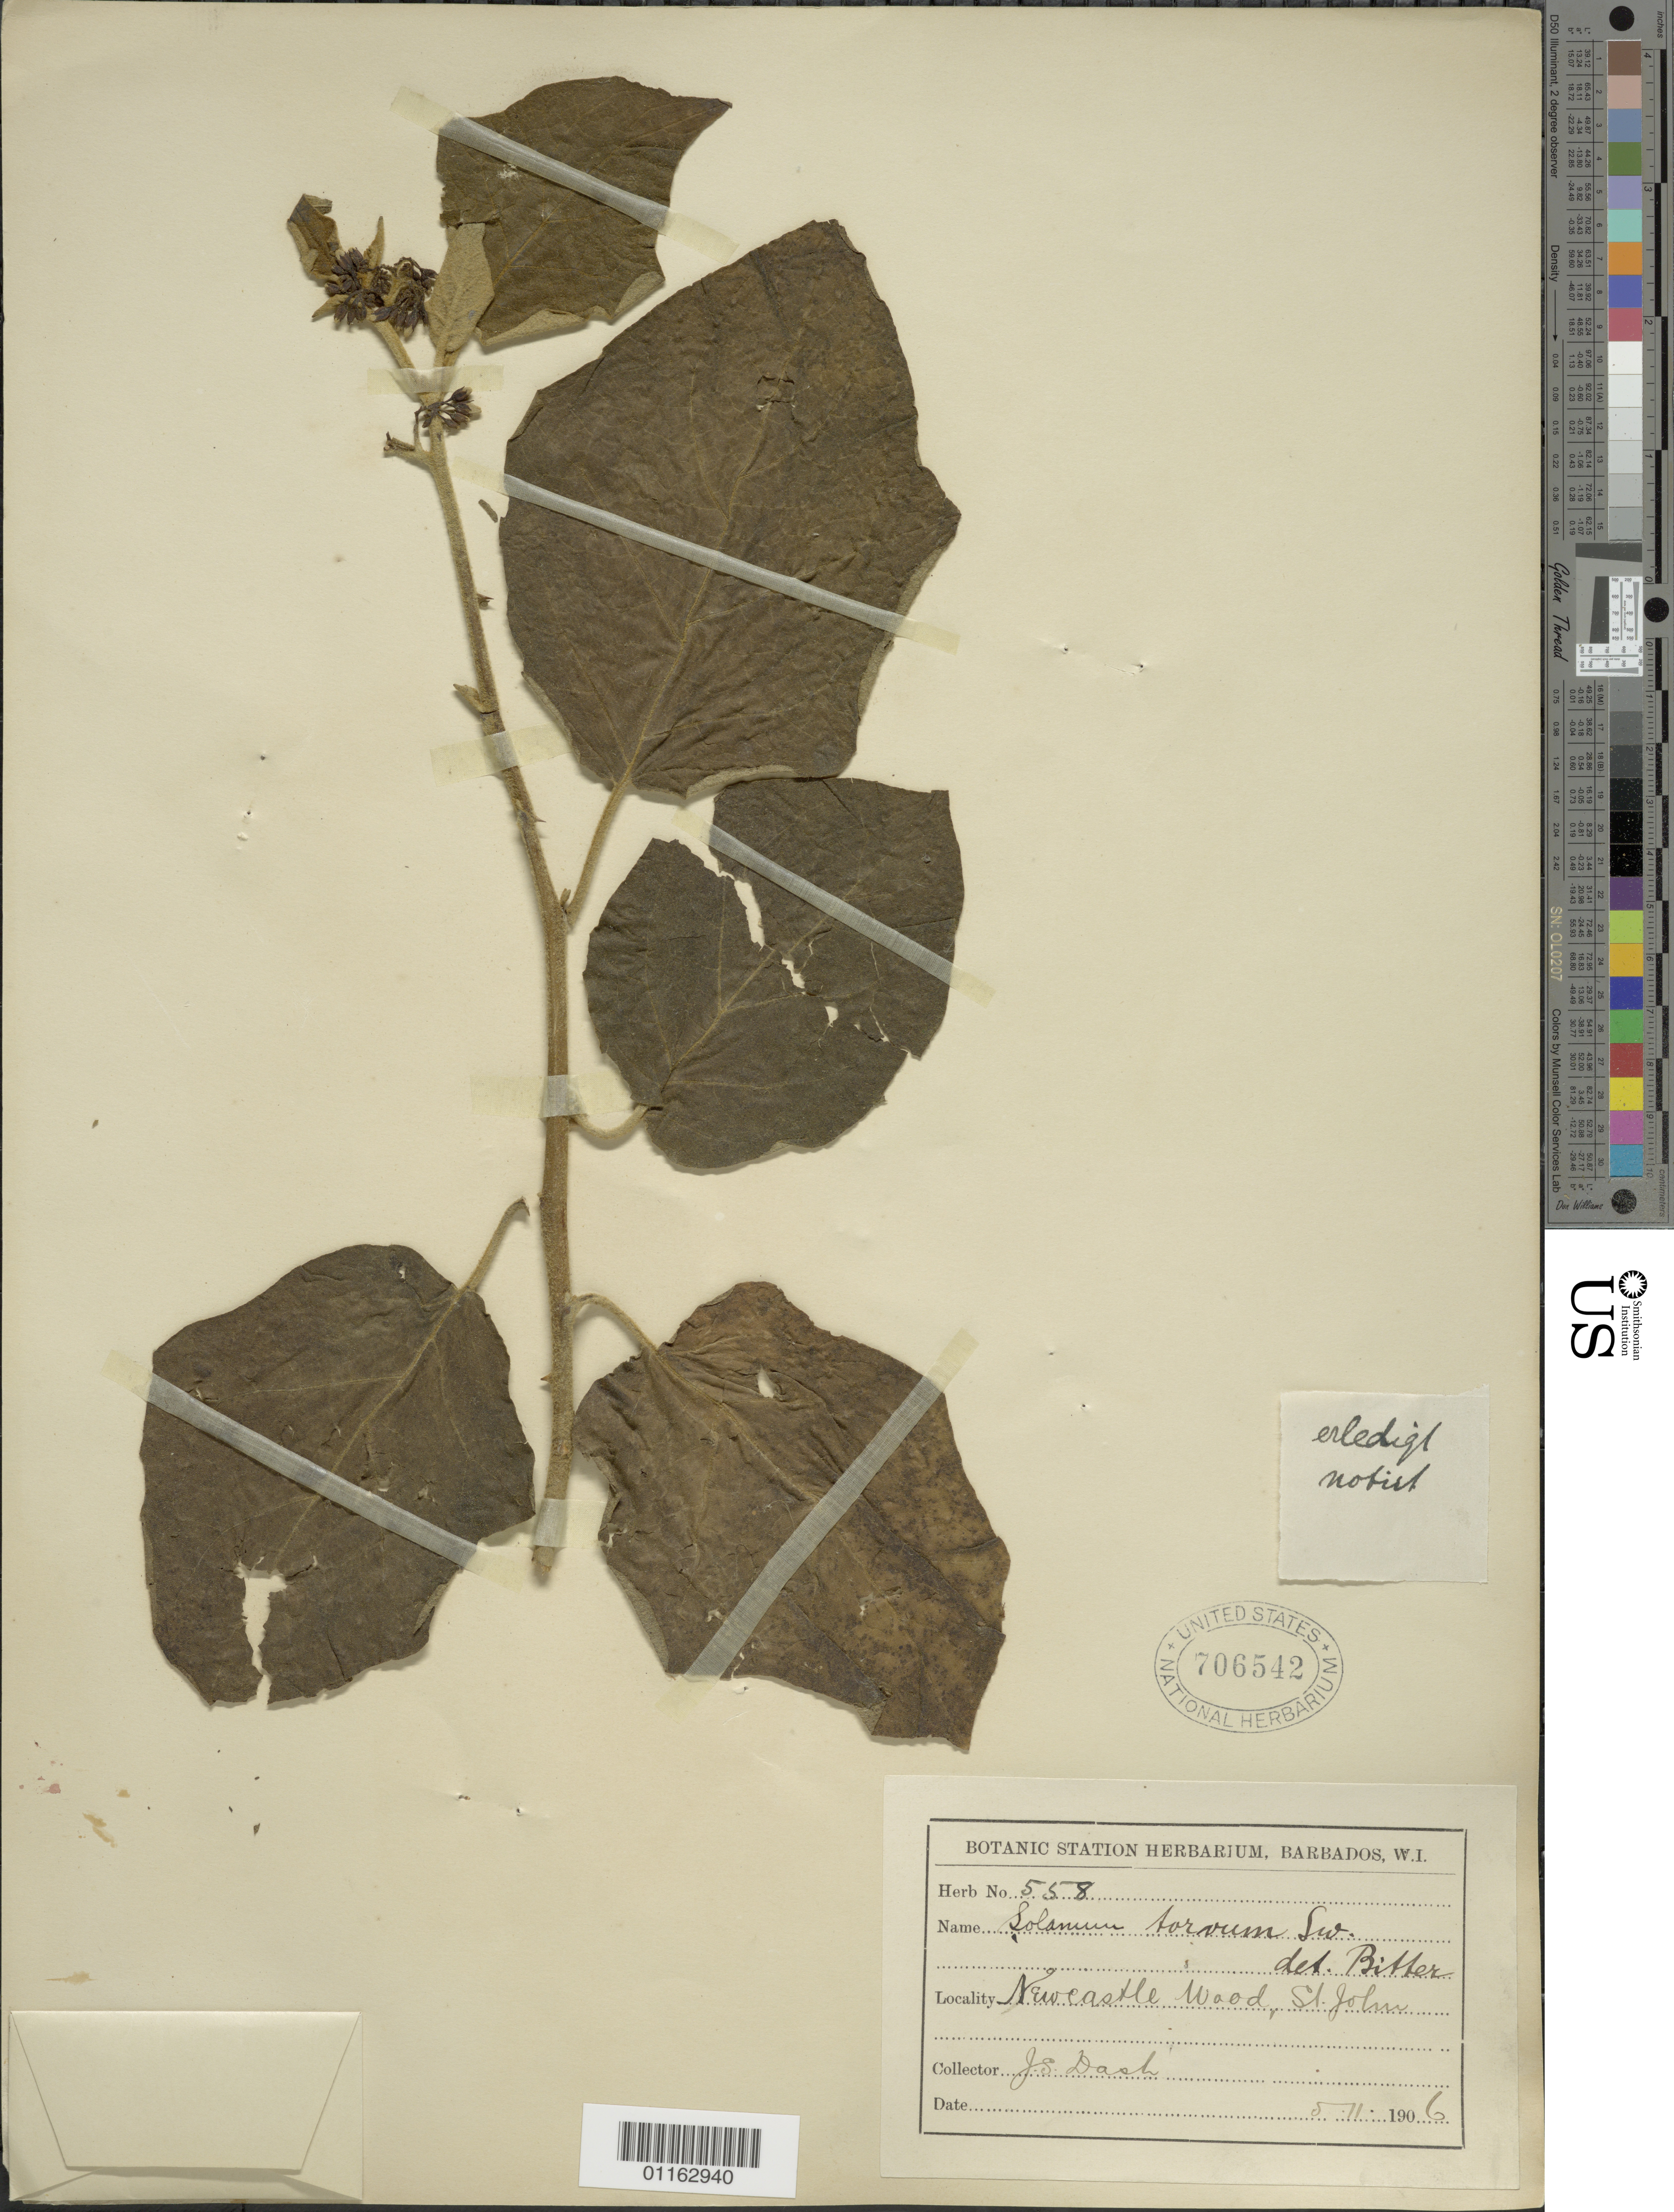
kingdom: Plantae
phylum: Tracheophyta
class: Magnoliopsida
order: Solanales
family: Solanaceae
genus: Solanum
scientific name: Solanum torvum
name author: Sw.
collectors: J. Dash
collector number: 558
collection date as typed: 11 May 1906 or 05 Nov 1908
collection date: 1906-05-11 or 1908-11-05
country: Barbados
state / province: Saint John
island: Barbados I.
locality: Newcastle Wood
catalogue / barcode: US 706542